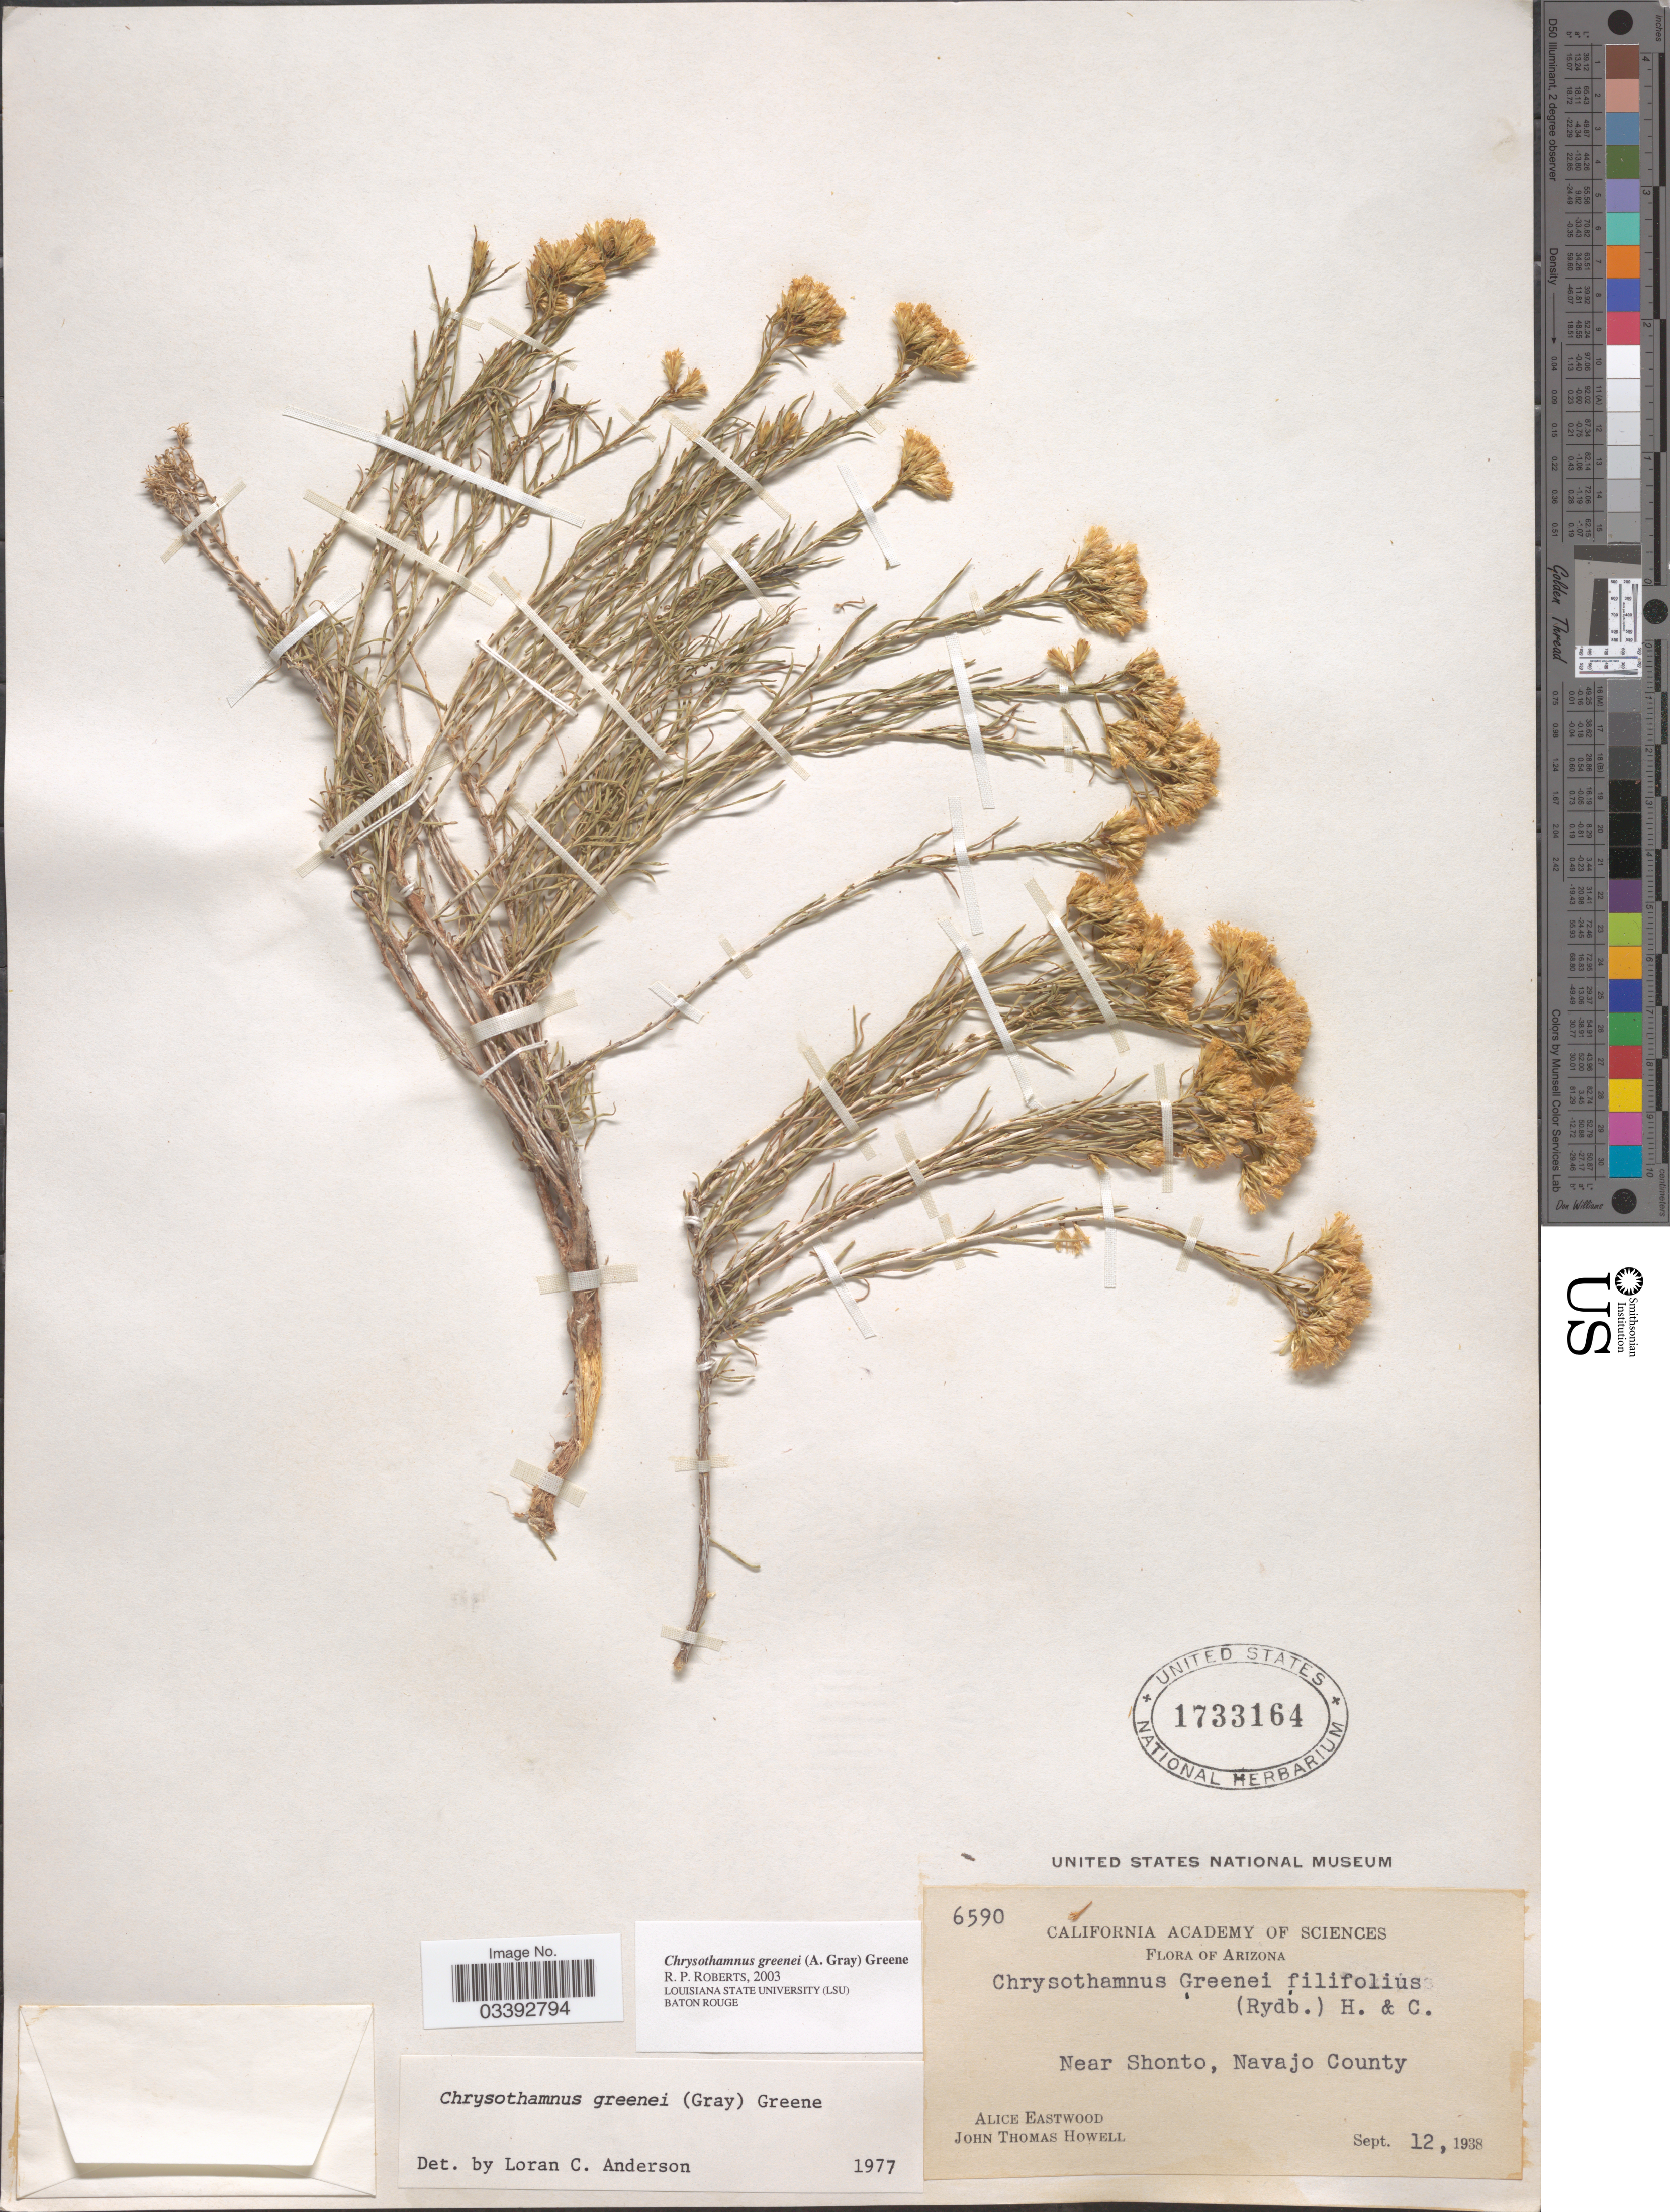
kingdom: Plantae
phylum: Tracheophyta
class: Magnoliopsida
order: Asterales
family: Asteraceae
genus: Chrysothamnus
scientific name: Chrysothamnus greenei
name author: (A. Gray) Greene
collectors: A. Eastwood & J. T. Howell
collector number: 6590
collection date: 1938-09-12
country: United States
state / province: Arizona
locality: Near Shonto, Navajo County.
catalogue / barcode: US 1733164